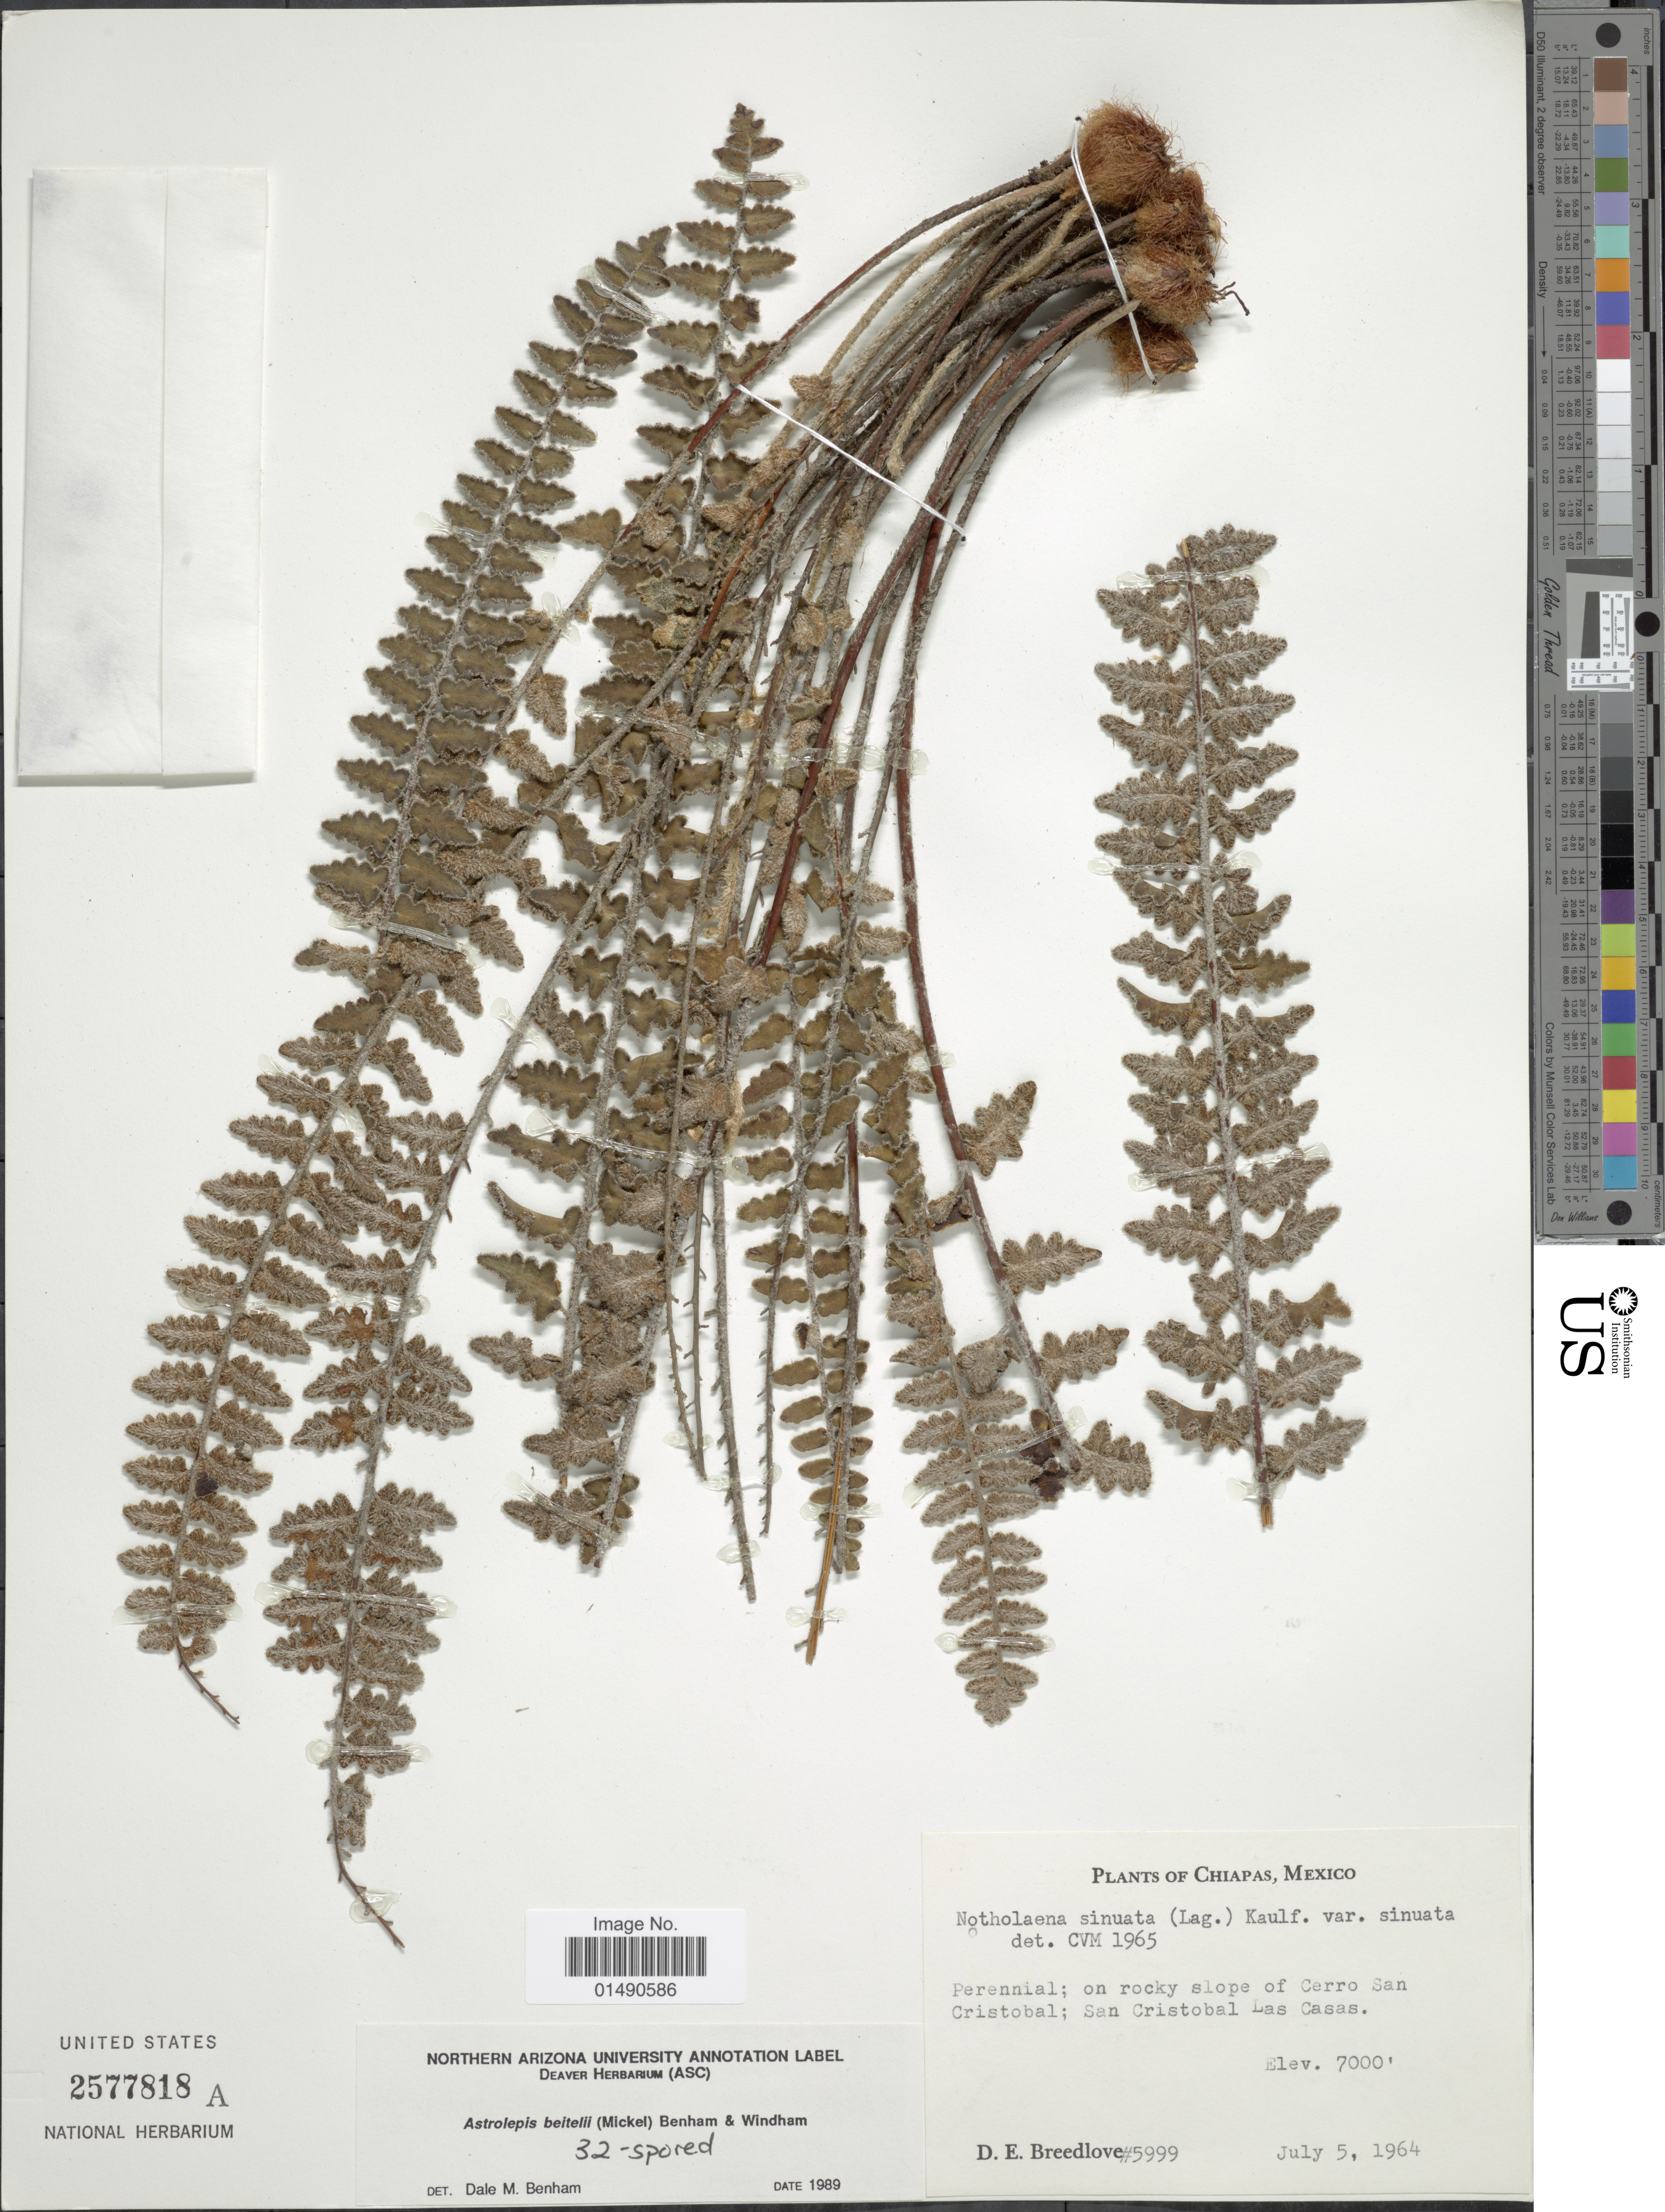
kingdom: Plantae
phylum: Tracheophyta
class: Polypodiopsida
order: Polypodiales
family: Pteridaceae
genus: Astrolepis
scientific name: Astrolepis laevis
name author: (Mart. & Ikonn.-Gal.) Mickel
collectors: D. E. Breedlove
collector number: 5999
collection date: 1964-07-08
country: Mexico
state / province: Chiapas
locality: Perennial: on rocky slope of Cerro San Cristobal: San Cristobal Las Casas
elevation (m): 2134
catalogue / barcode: US 2577818A